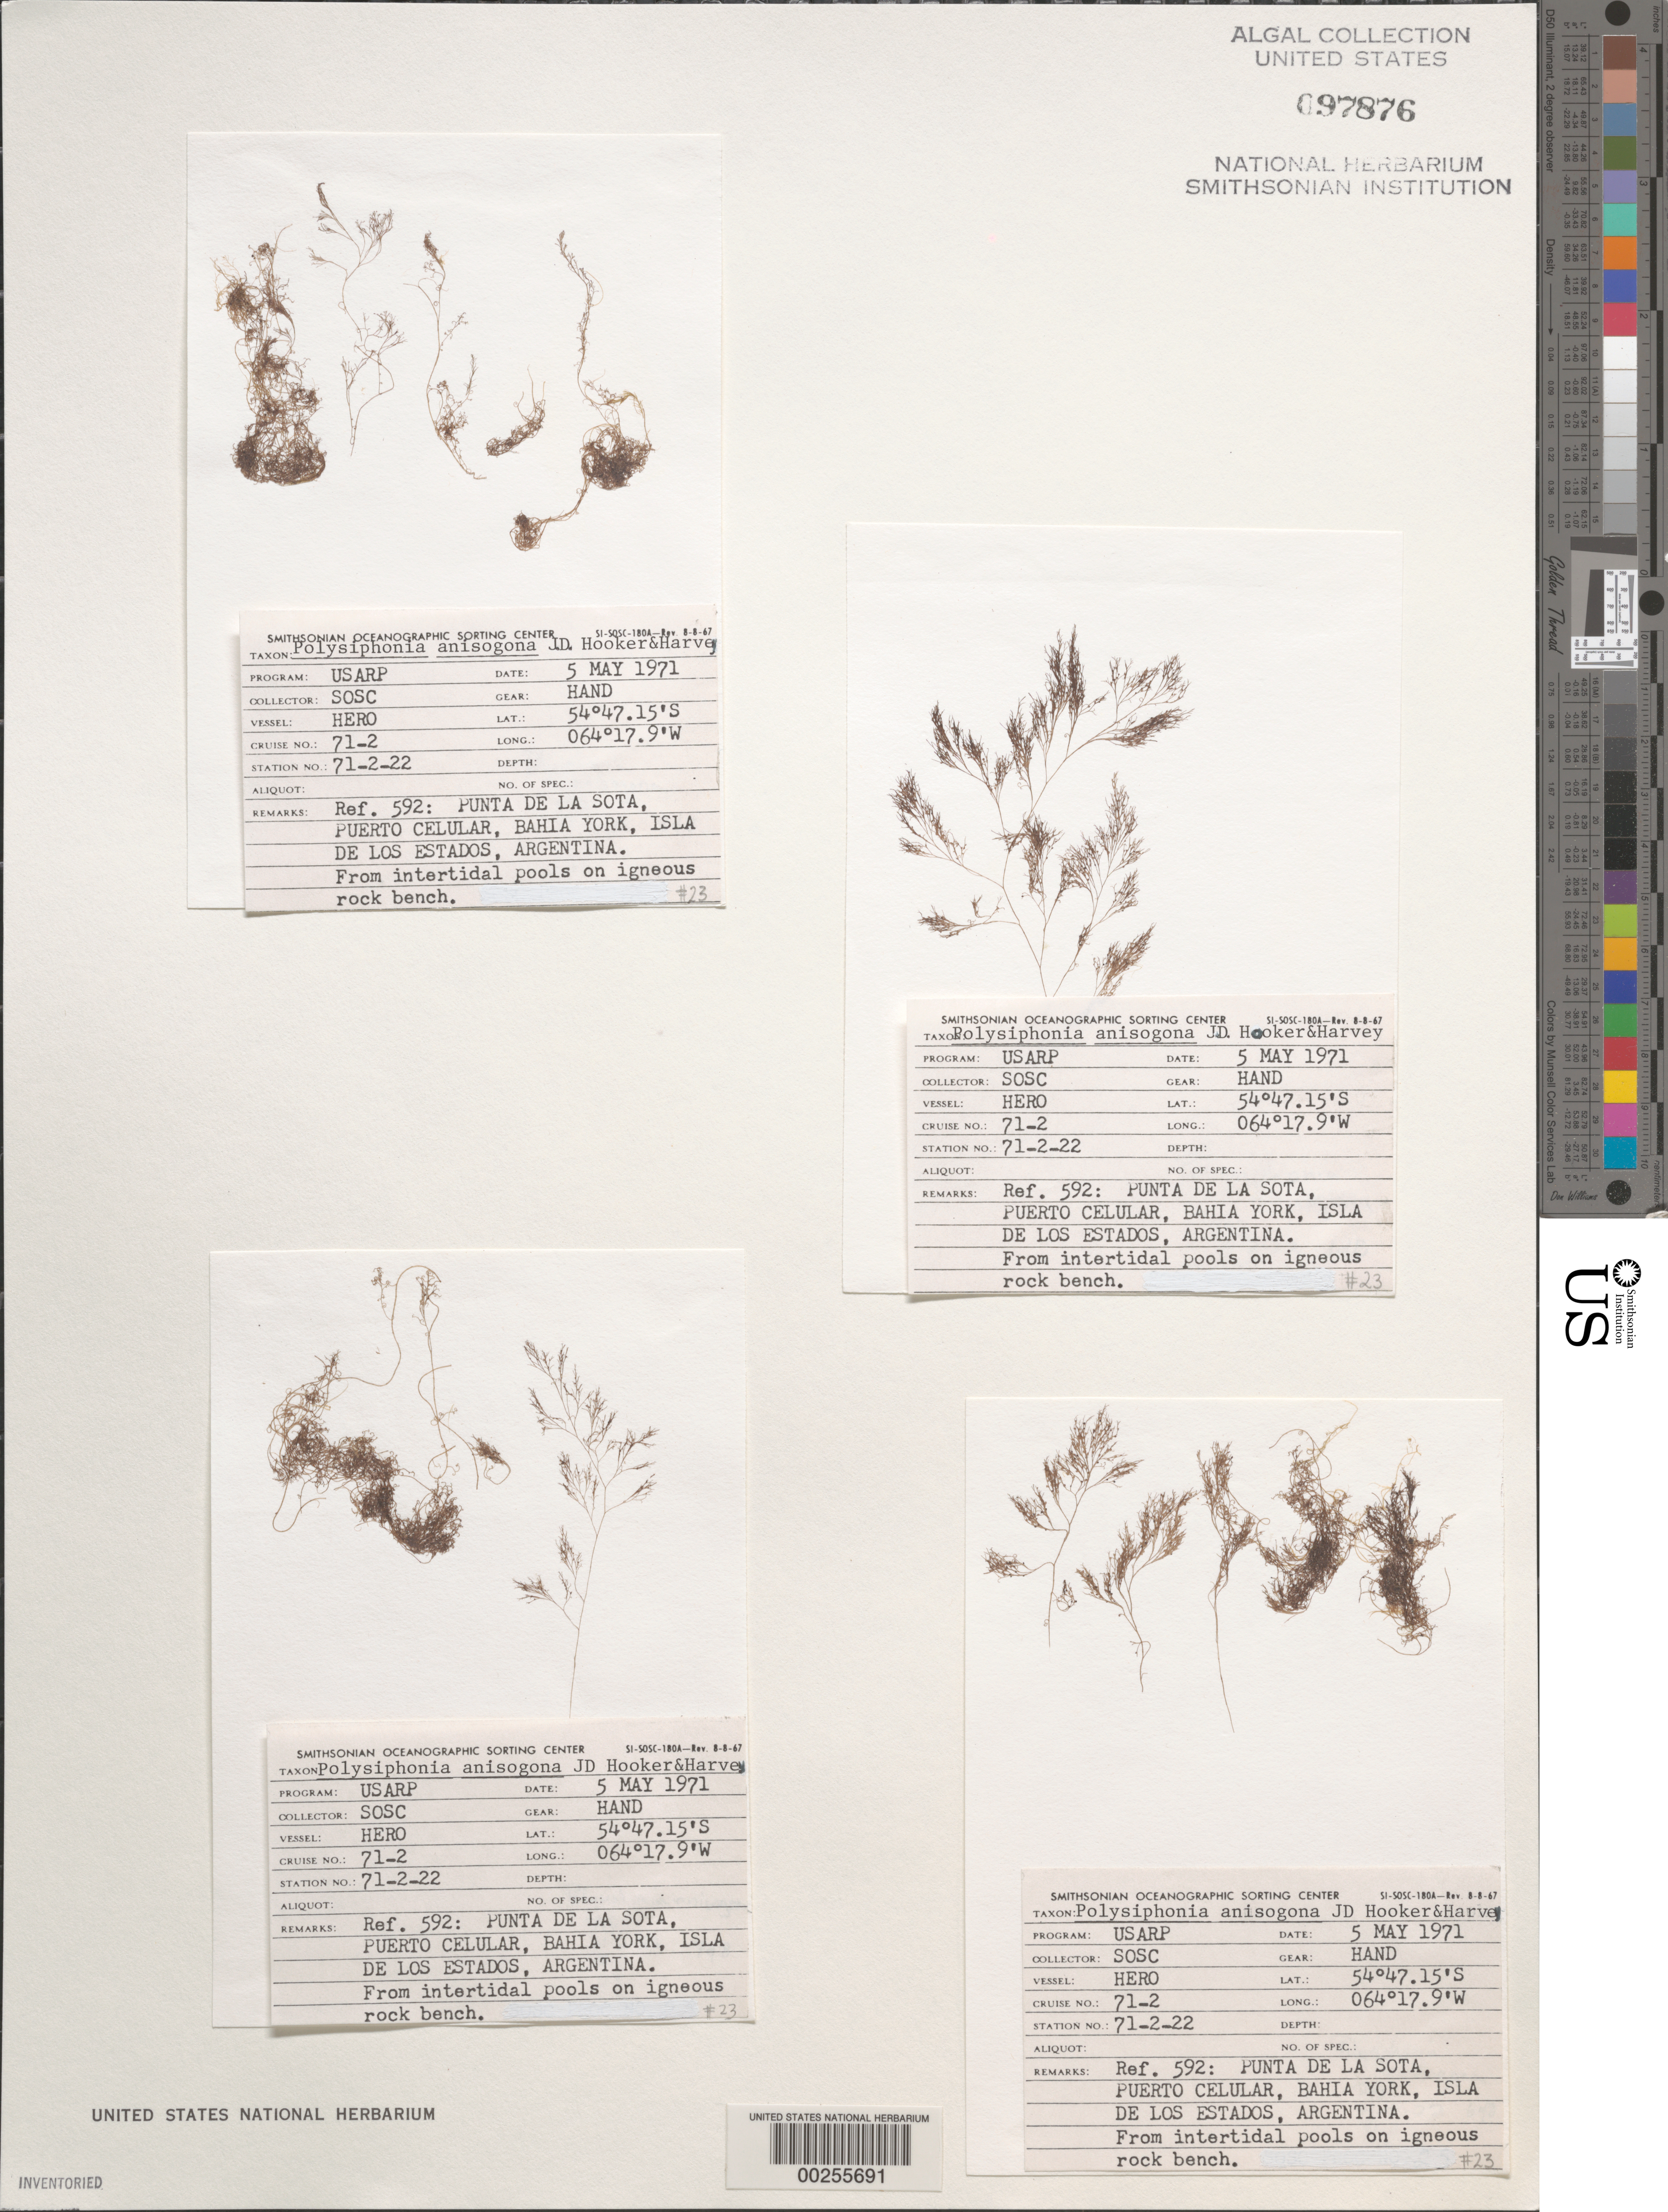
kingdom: Plantae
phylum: Rhodophyta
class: Florideophyceae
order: Ceramiales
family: Rhodomelaceae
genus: Polysiphonia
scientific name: Polysiphonia anisogona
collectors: SOSC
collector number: Station 71-2-22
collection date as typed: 05 May 1971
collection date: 1971-05-05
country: Argentina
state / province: Tierra del Fuego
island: Isla de los Estados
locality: Bahia York, Puerto Celular, Punta de la Sota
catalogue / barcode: US 97876